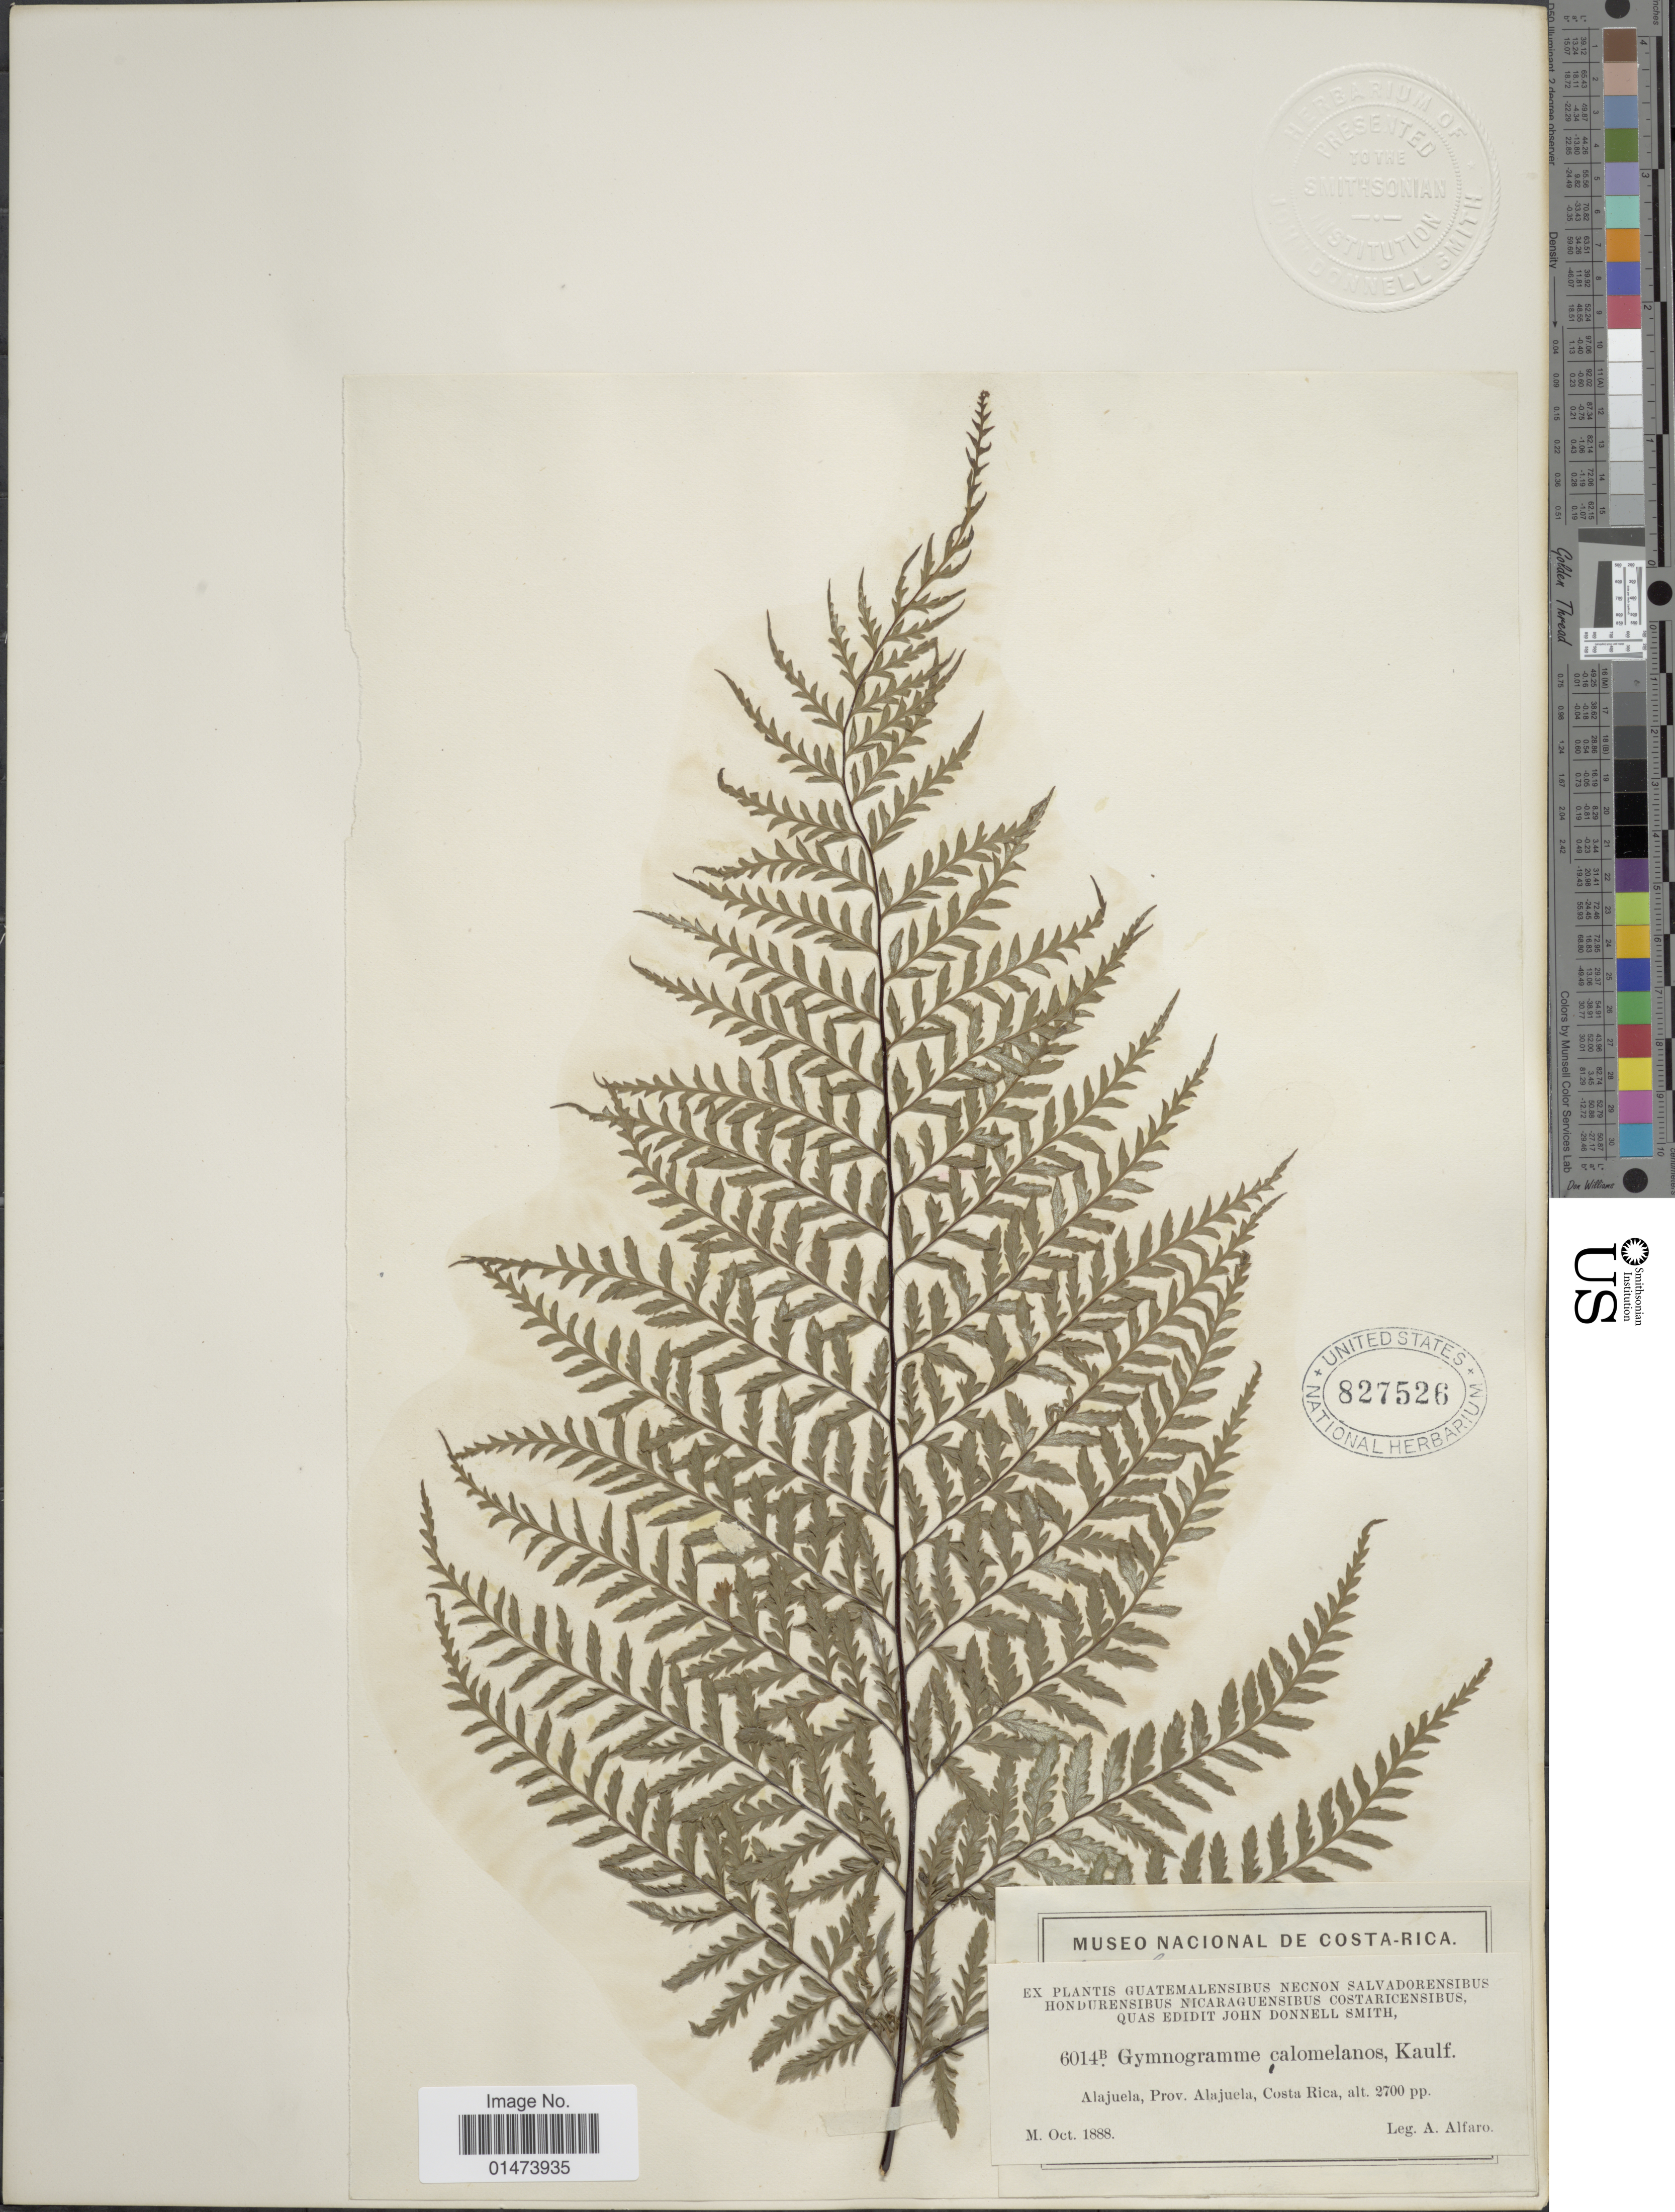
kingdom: Plantae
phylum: Tracheophyta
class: Polypodiopsida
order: Polypodiales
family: Pteridaceae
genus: Pityrogramma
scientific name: Pityrogramma calomelanos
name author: (L.) Link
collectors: A. Alfaro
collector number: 6014B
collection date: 1888-10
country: Costa Rica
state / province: Alajuela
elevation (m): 823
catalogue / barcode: US 827526